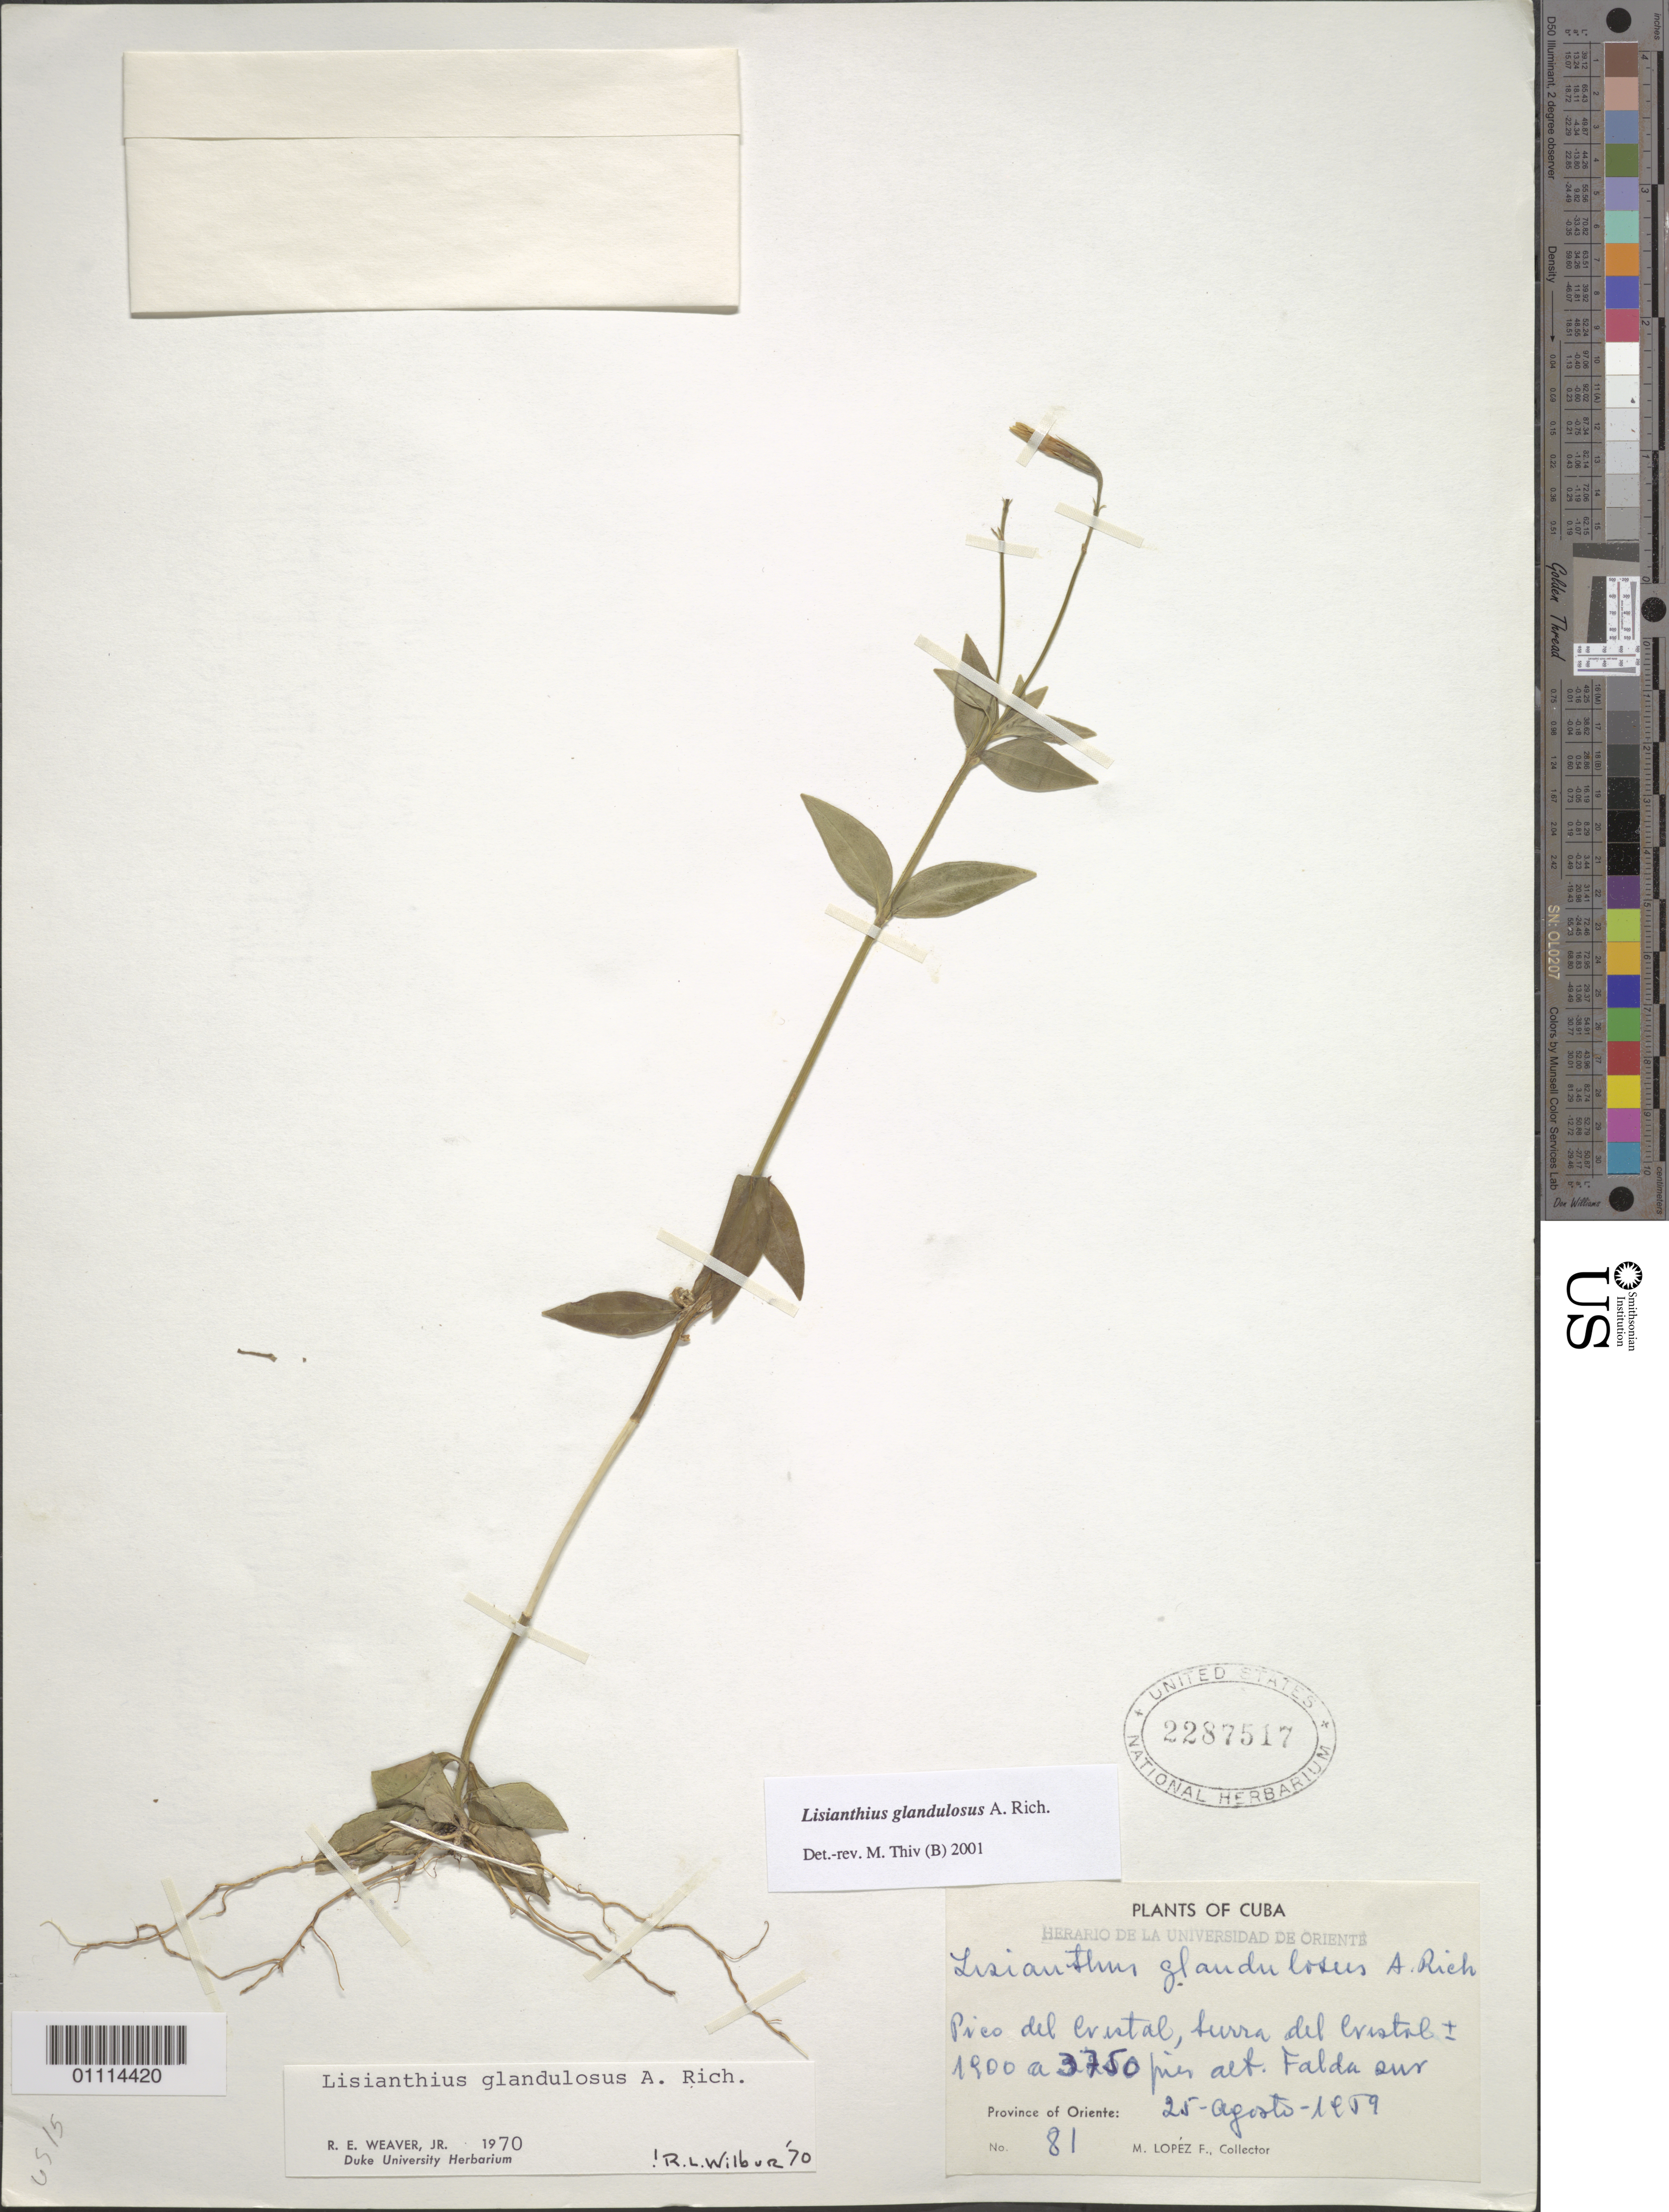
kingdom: Plantae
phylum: Tracheophyta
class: Magnoliopsida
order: Gentianales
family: Gentianaceae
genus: Lisianthius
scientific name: Lisianthius glandulosus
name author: A. Rich.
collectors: M. López Figueiras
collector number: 81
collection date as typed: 25 Aug 1959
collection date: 1959-08-25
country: Cuba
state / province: Santiago de Cuba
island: Cuba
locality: Pico del Cristal, Sierra del Cristal Falda sur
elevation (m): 1800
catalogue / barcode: US 2287517